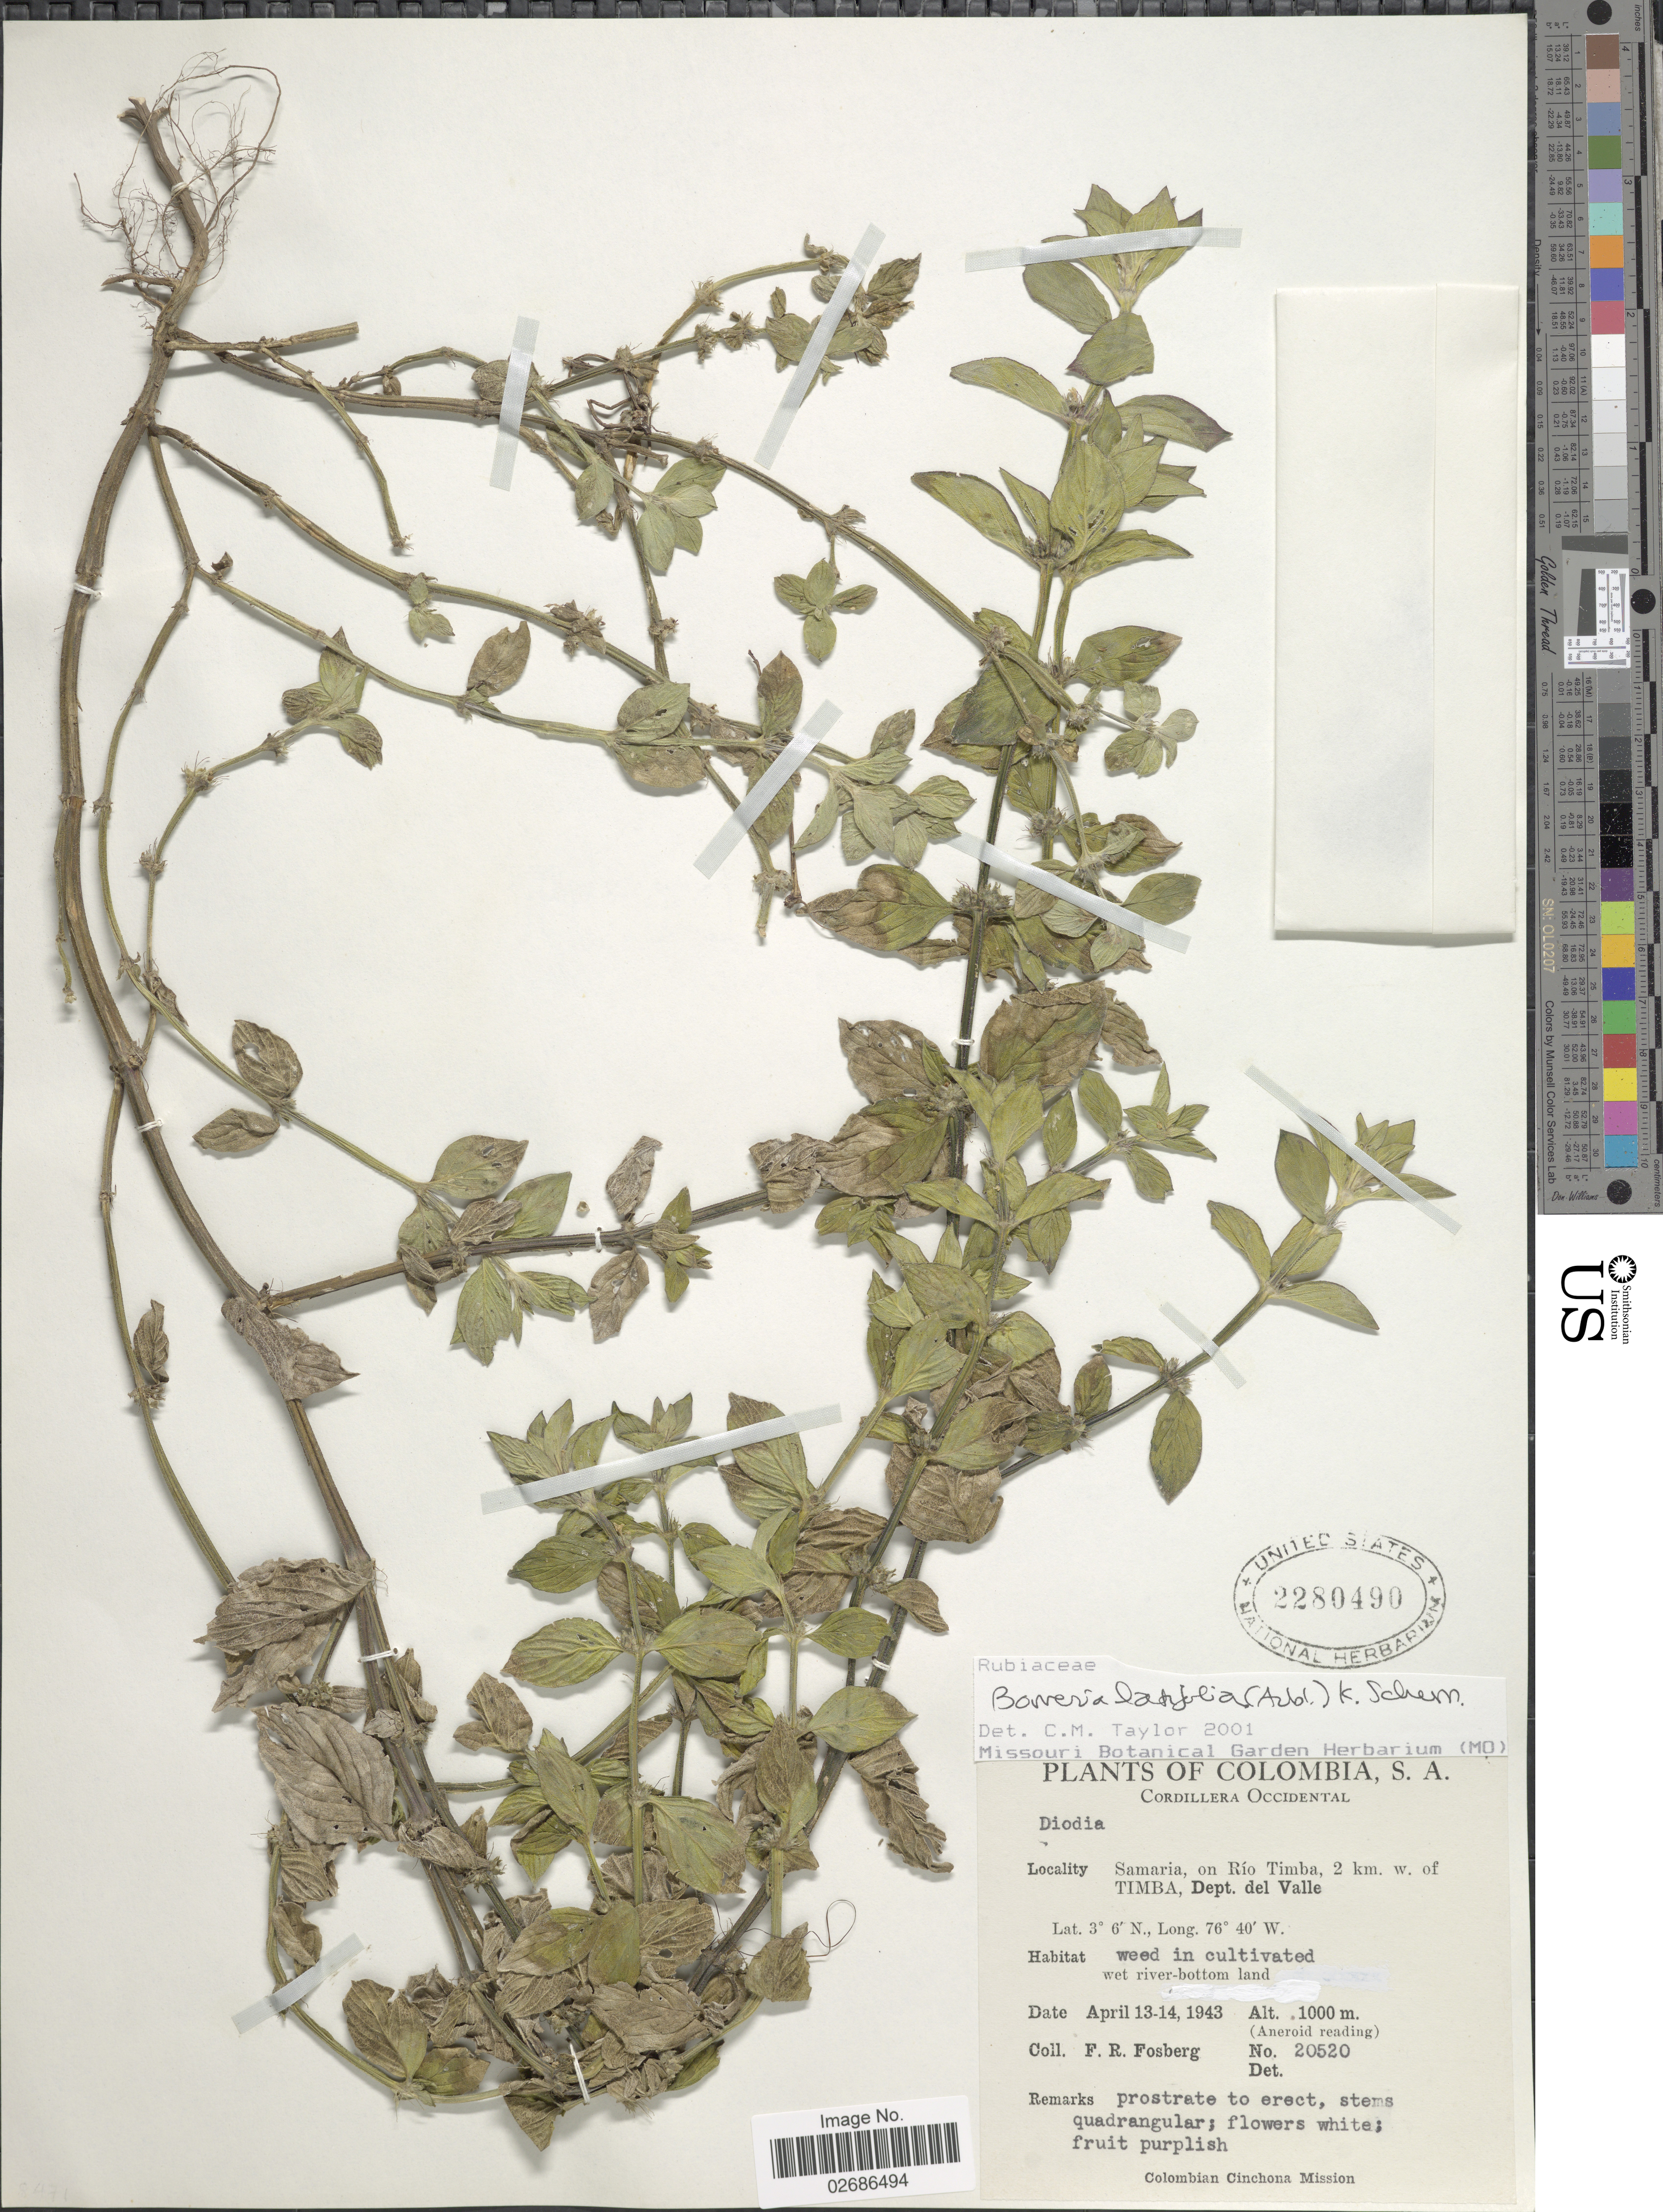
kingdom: Plantae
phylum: Tracheophyta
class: Magnoliopsida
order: Gentianales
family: Rubiaceae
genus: Borreria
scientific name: Borreria latifolia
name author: (Aubl.) K. Schum.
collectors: F. R. Fosberg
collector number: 20520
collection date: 1943-04-13/1943-04-14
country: Colombia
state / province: Valle del Cauca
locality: Cordillera Occidental, Samaria, on Rio Timba, 2 km. w. of Timba, Dept. del Valle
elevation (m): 1000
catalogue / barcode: US 2280490